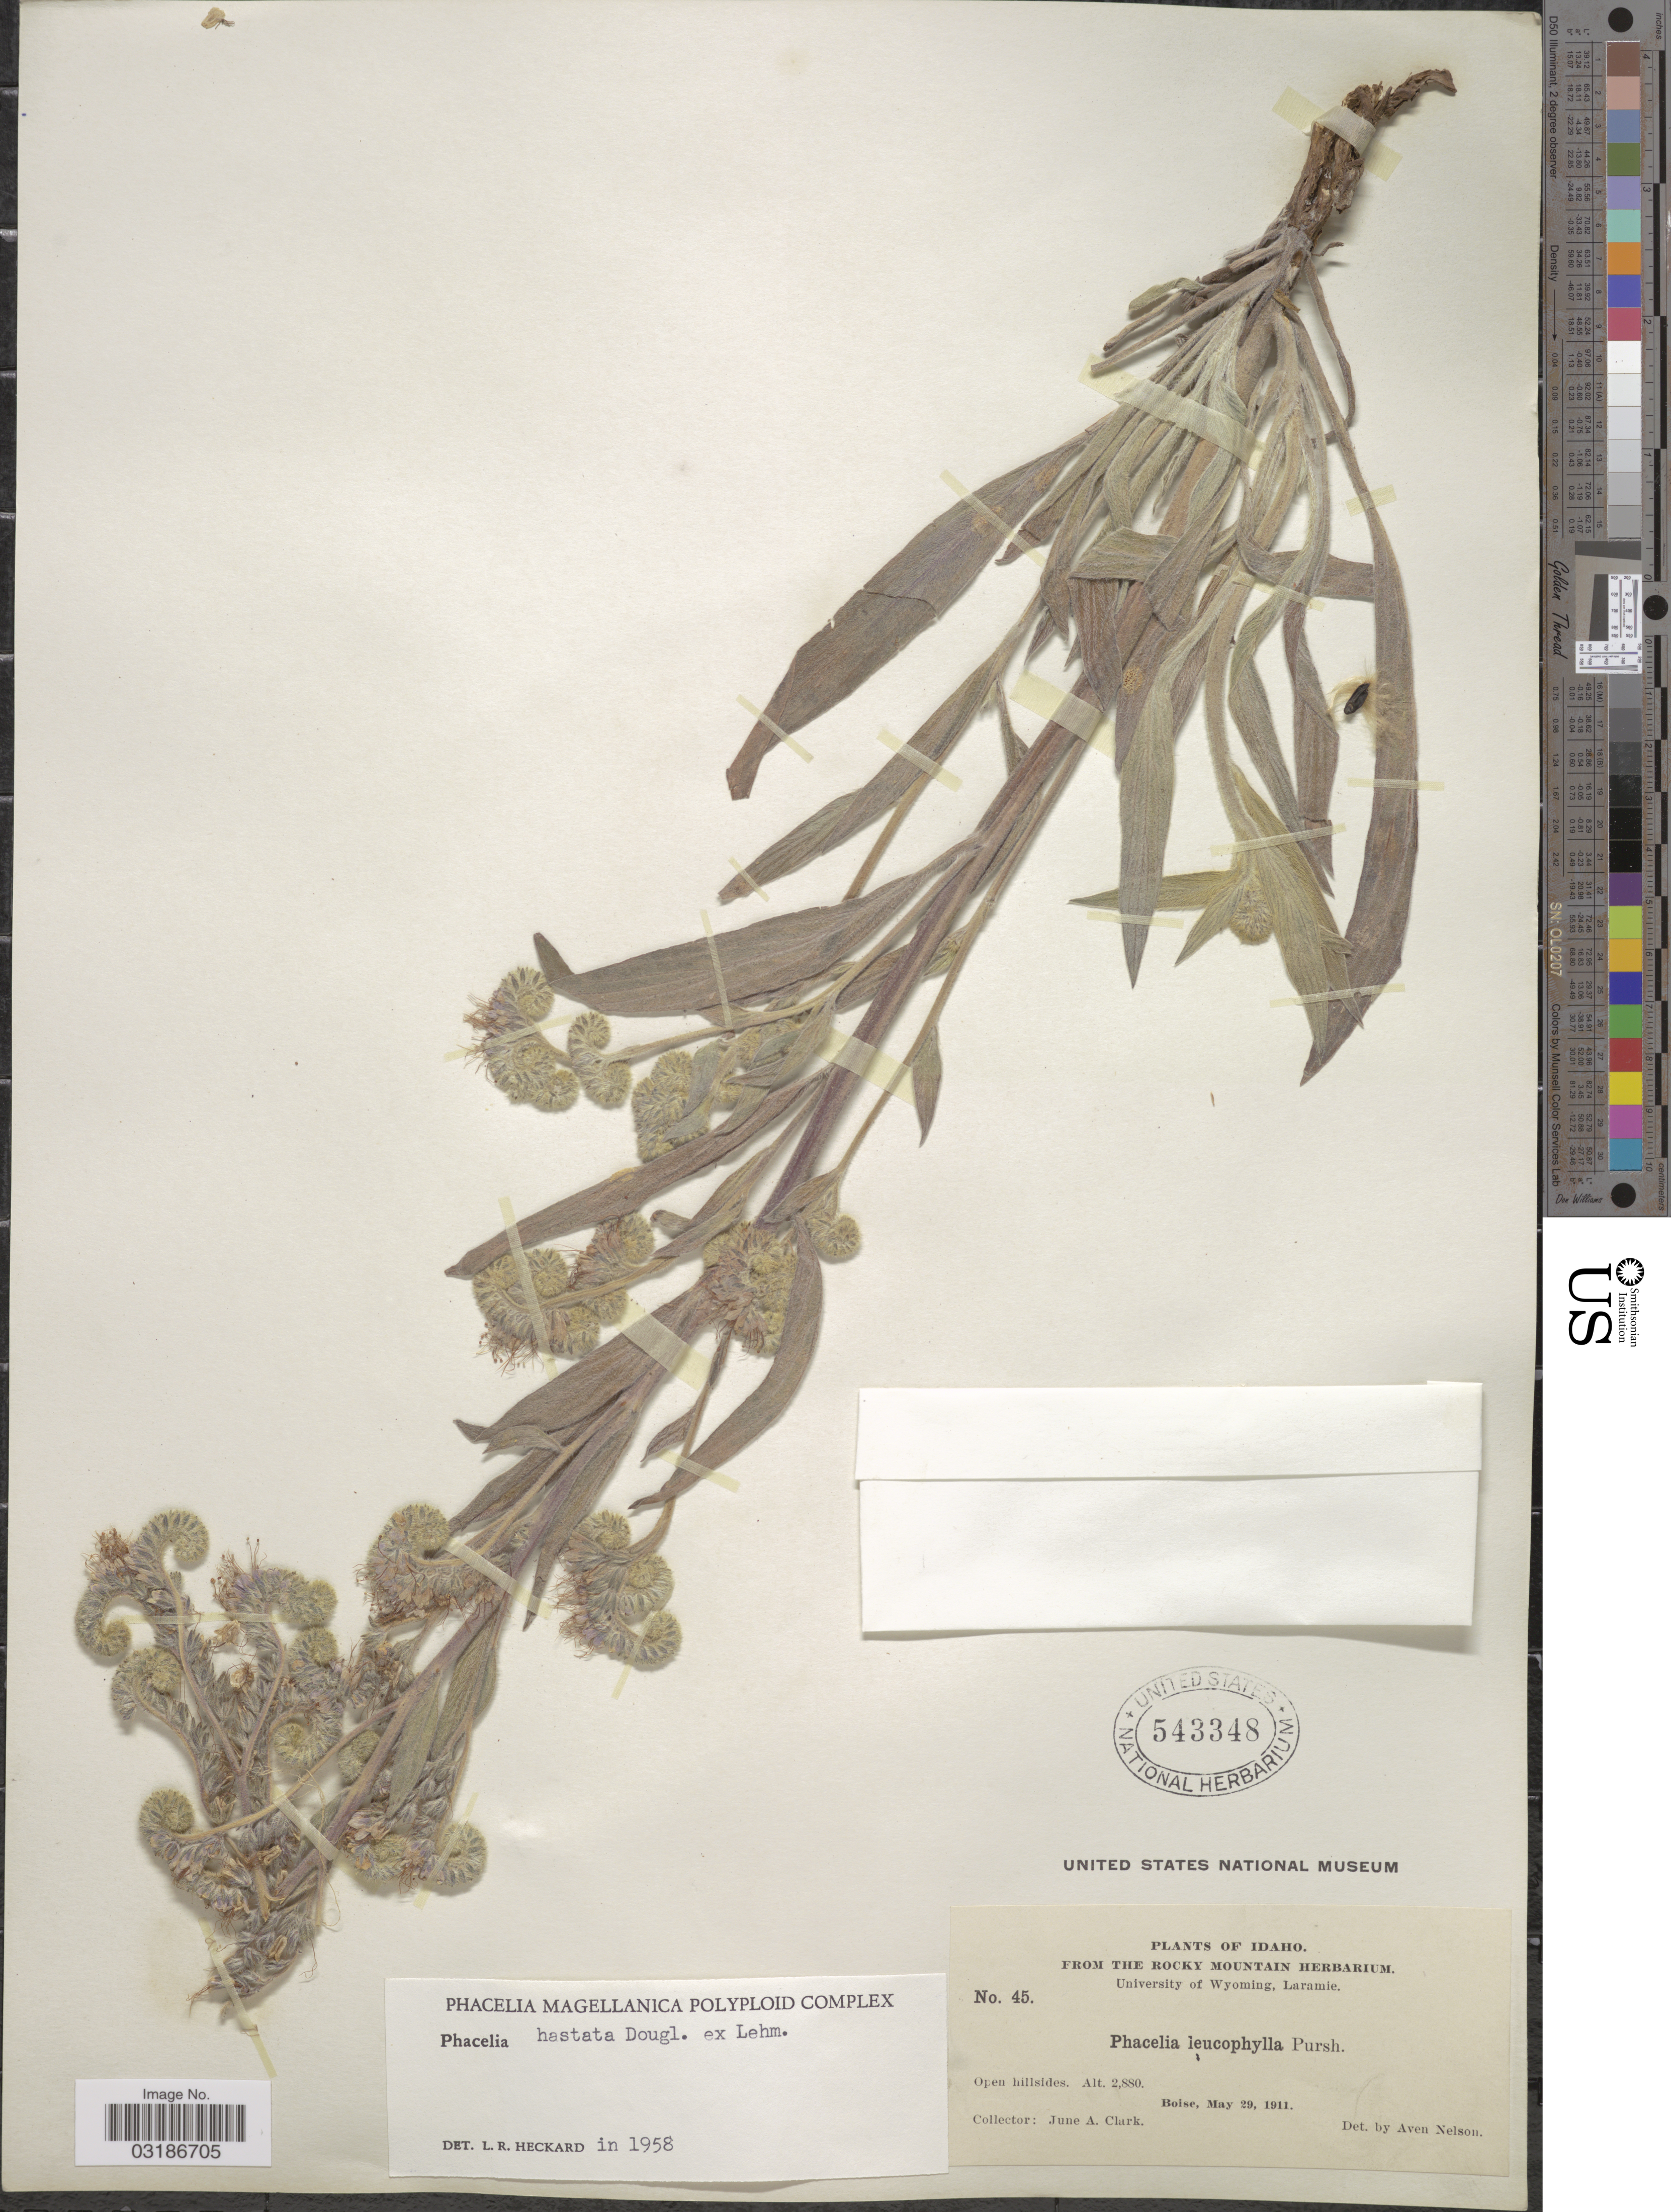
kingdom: Plantae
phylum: Tracheophyta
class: Magnoliopsida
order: Boraginales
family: Hydrophyllaceae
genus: Phacelia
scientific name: Phacelia hastata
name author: Douglas ex Lehm.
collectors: J. A. Clark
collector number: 45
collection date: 1911-05-29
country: United States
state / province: Idaho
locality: Boise.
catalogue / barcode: US 543348